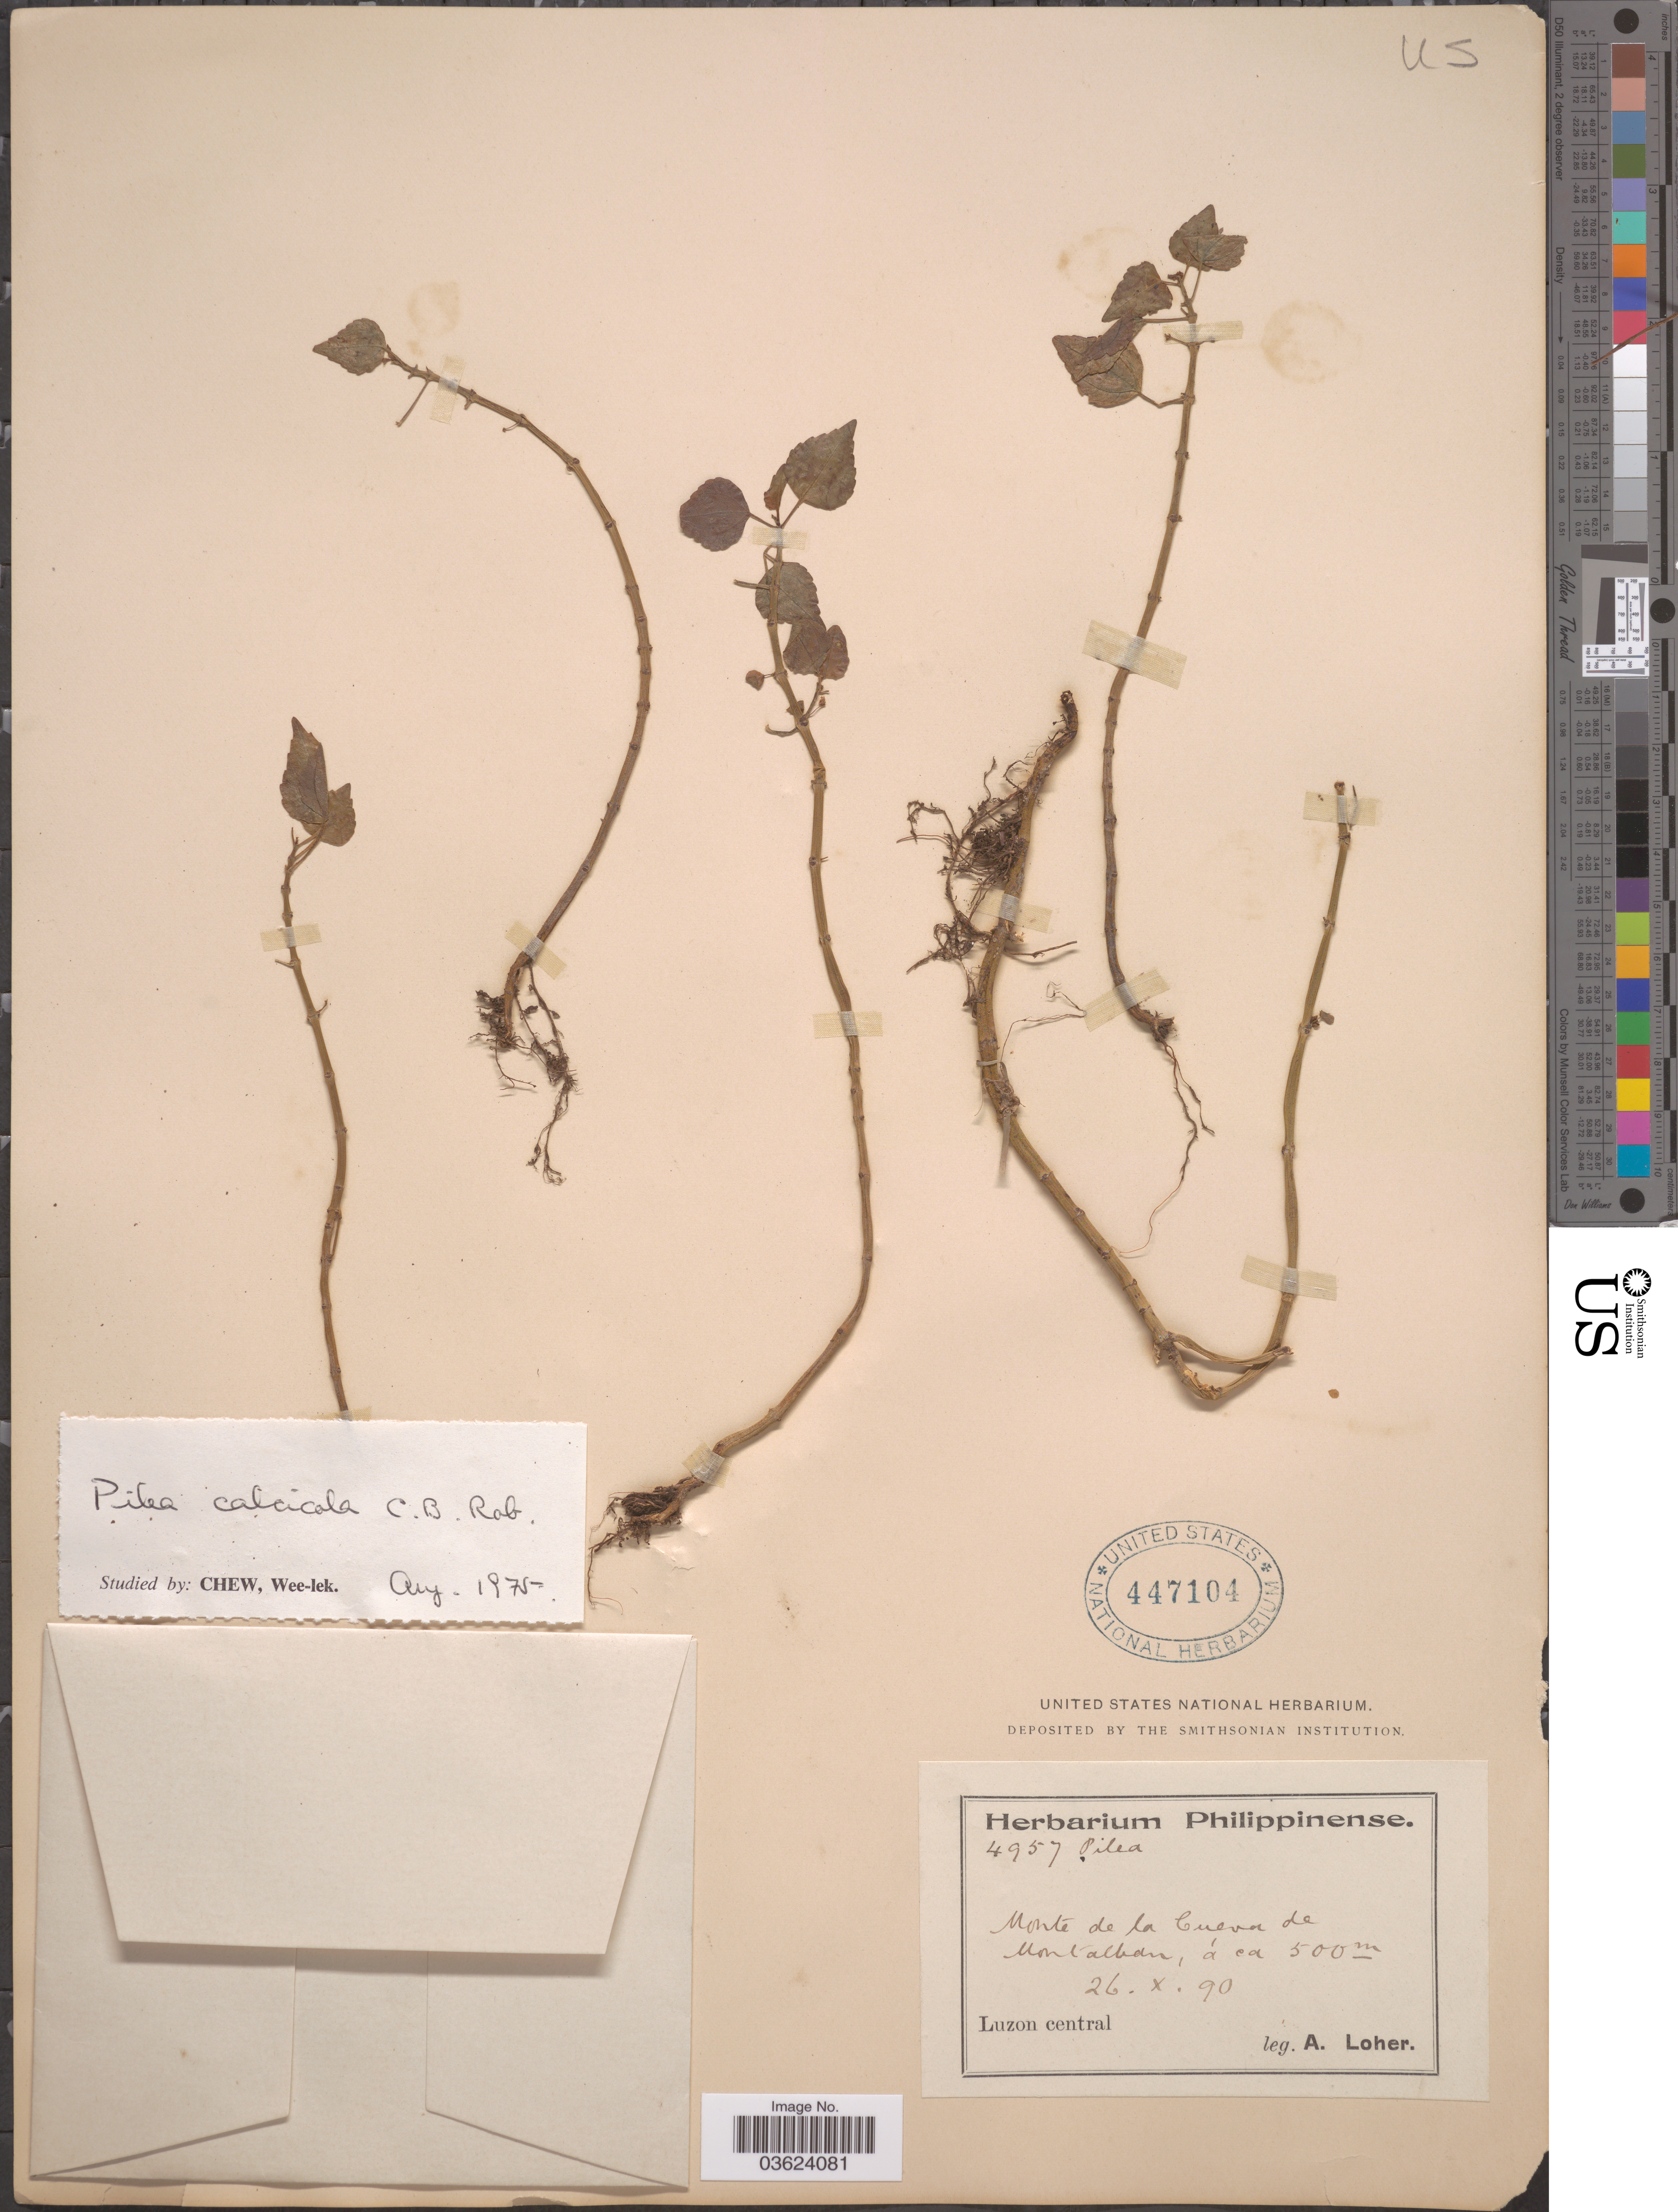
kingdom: Plantae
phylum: Tracheophyta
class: Magnoliopsida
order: Rosales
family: Urticaceae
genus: Pilea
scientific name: Pilea calcicola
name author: C.B. Rob.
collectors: A. Loher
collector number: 4957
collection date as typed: Transcribed d/m/y: 26/10/90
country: Philippines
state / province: Central Luzon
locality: Monte de la Cueva de Umtalban. Luzon central.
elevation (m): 500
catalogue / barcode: US 447104